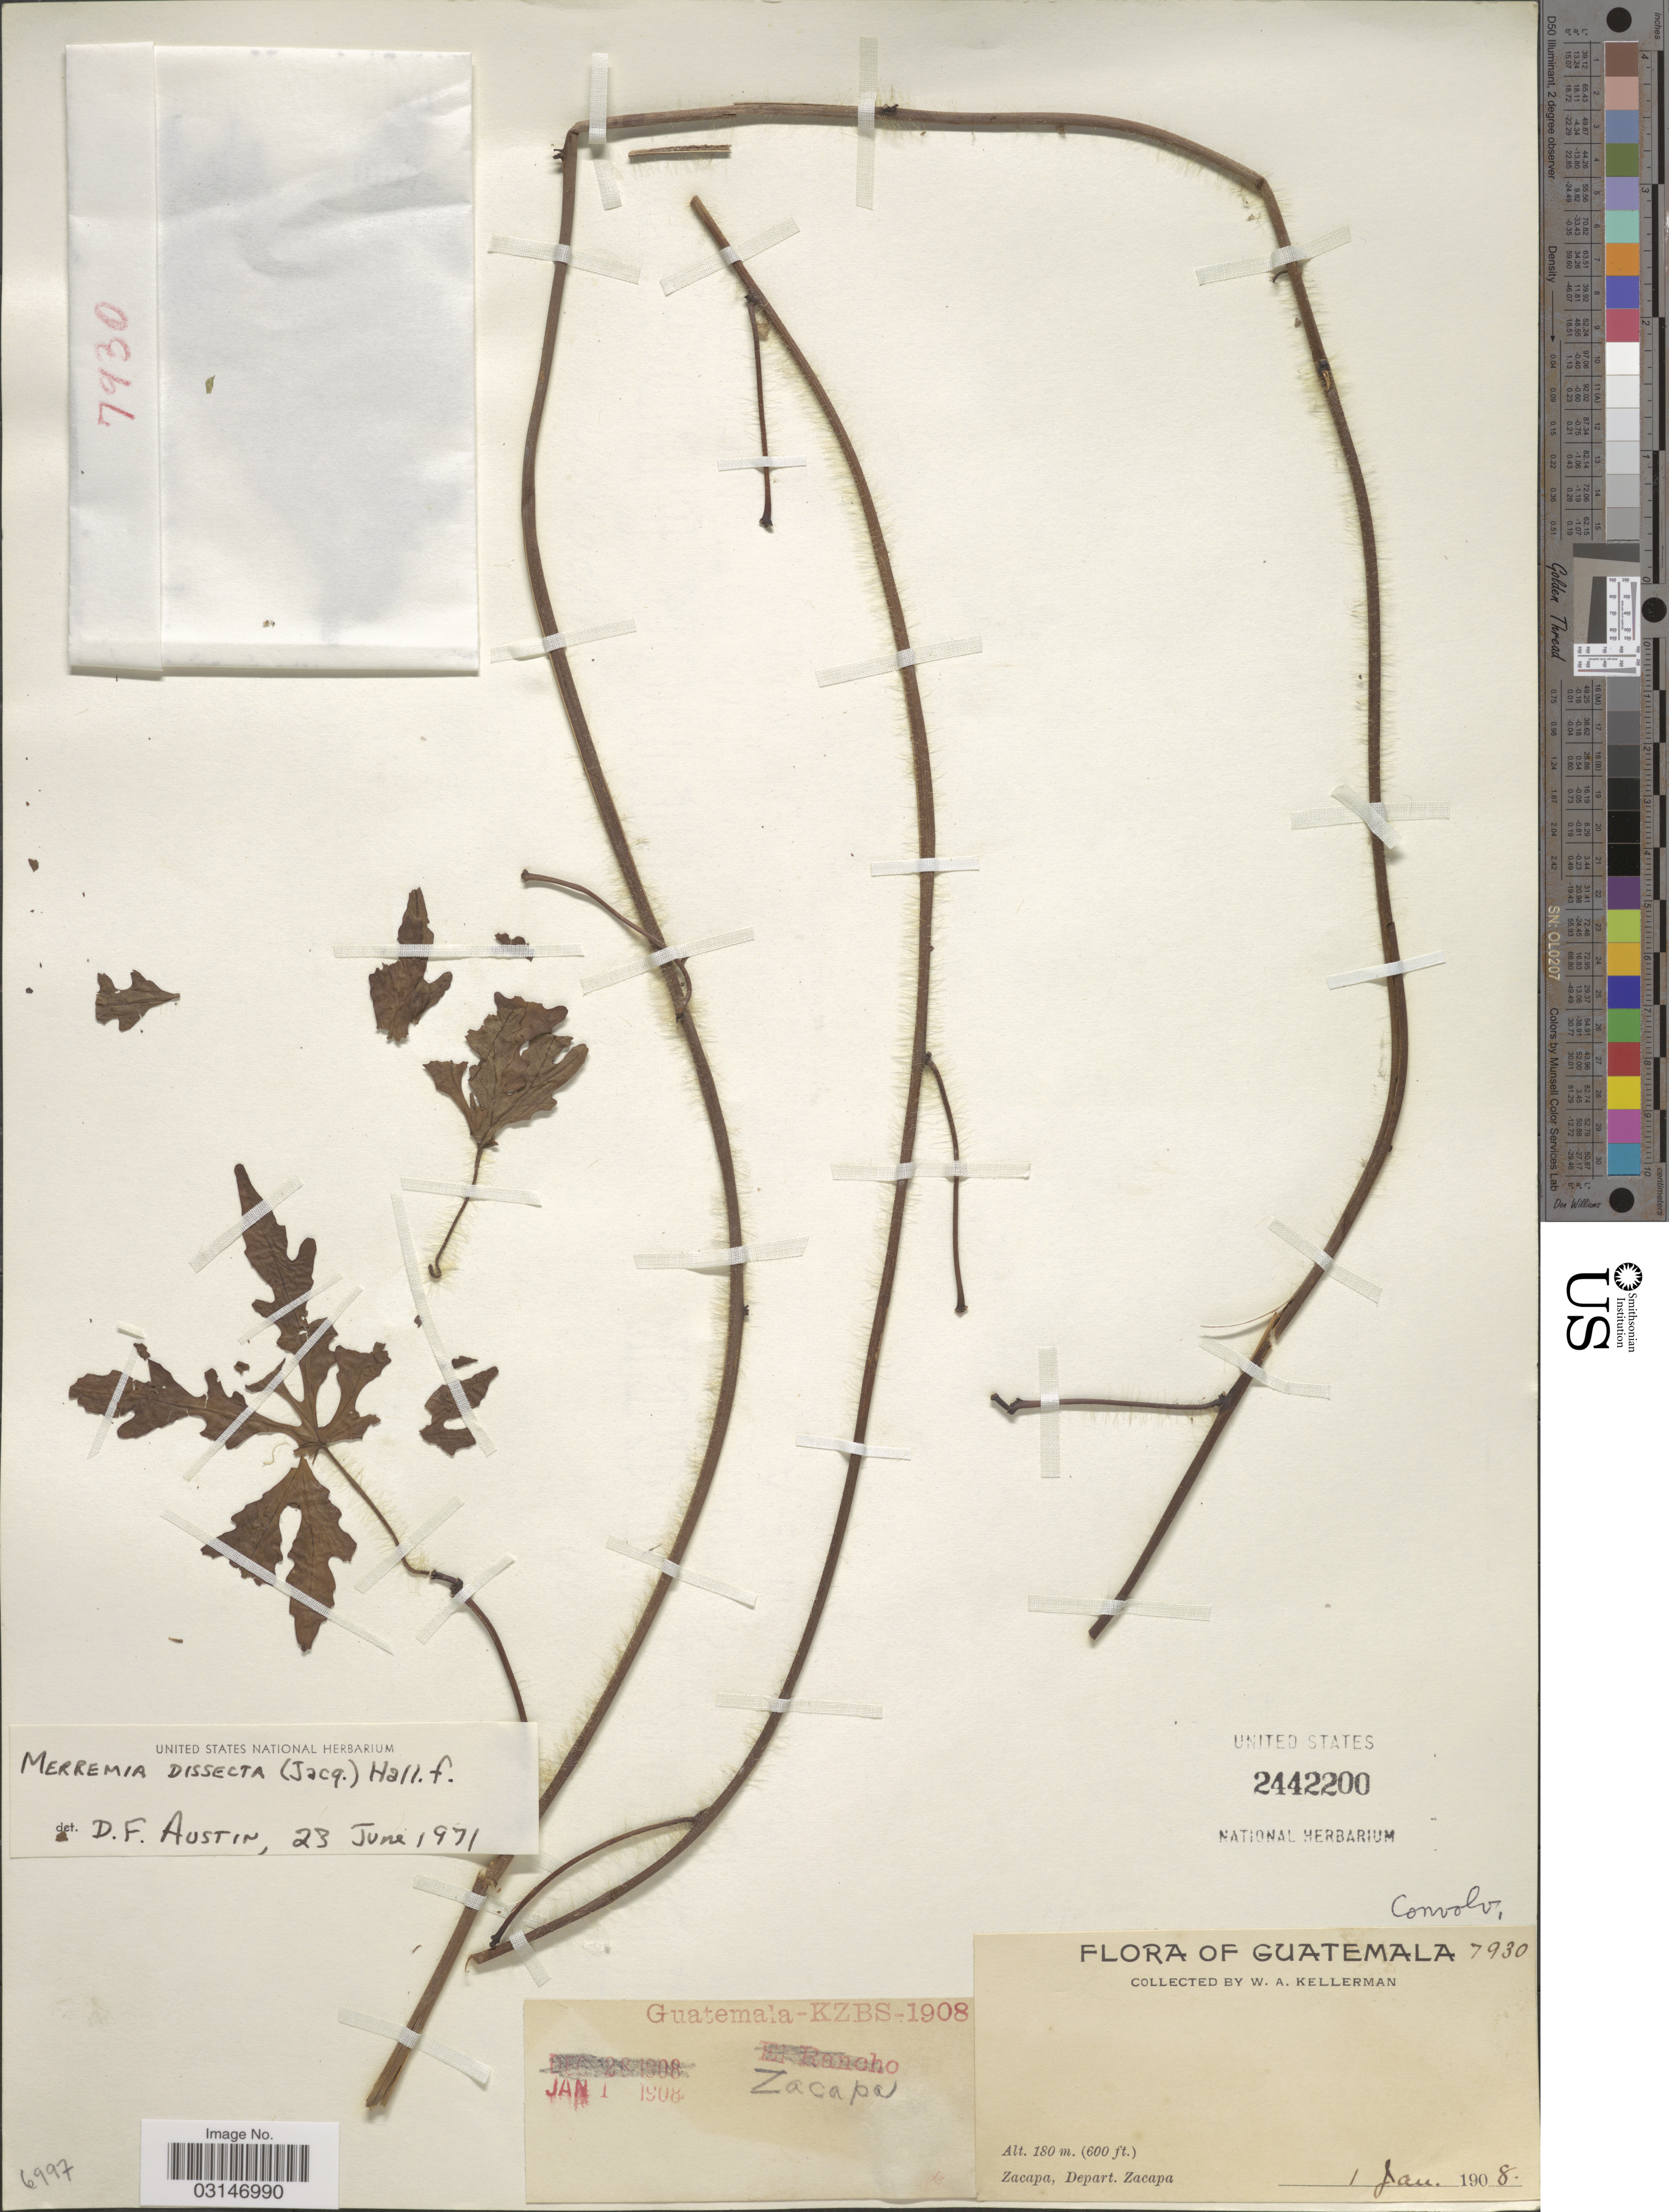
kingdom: Plantae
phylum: Tracheophyta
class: Magnoliopsida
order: Solanales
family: Convolvulaceae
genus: Distimake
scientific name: Distimake dissectus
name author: (Jacq.) A. R. Simões & Staples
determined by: Strong, Mark T., (BOT), Smithsonian Institution - National Museum of Natural History (UNITED STATES)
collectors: W. Kellerman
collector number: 7930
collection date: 1908-01-01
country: Guatemala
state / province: Zacapa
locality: Zacapa, Depart. Zacapa.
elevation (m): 180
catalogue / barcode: US 2442200